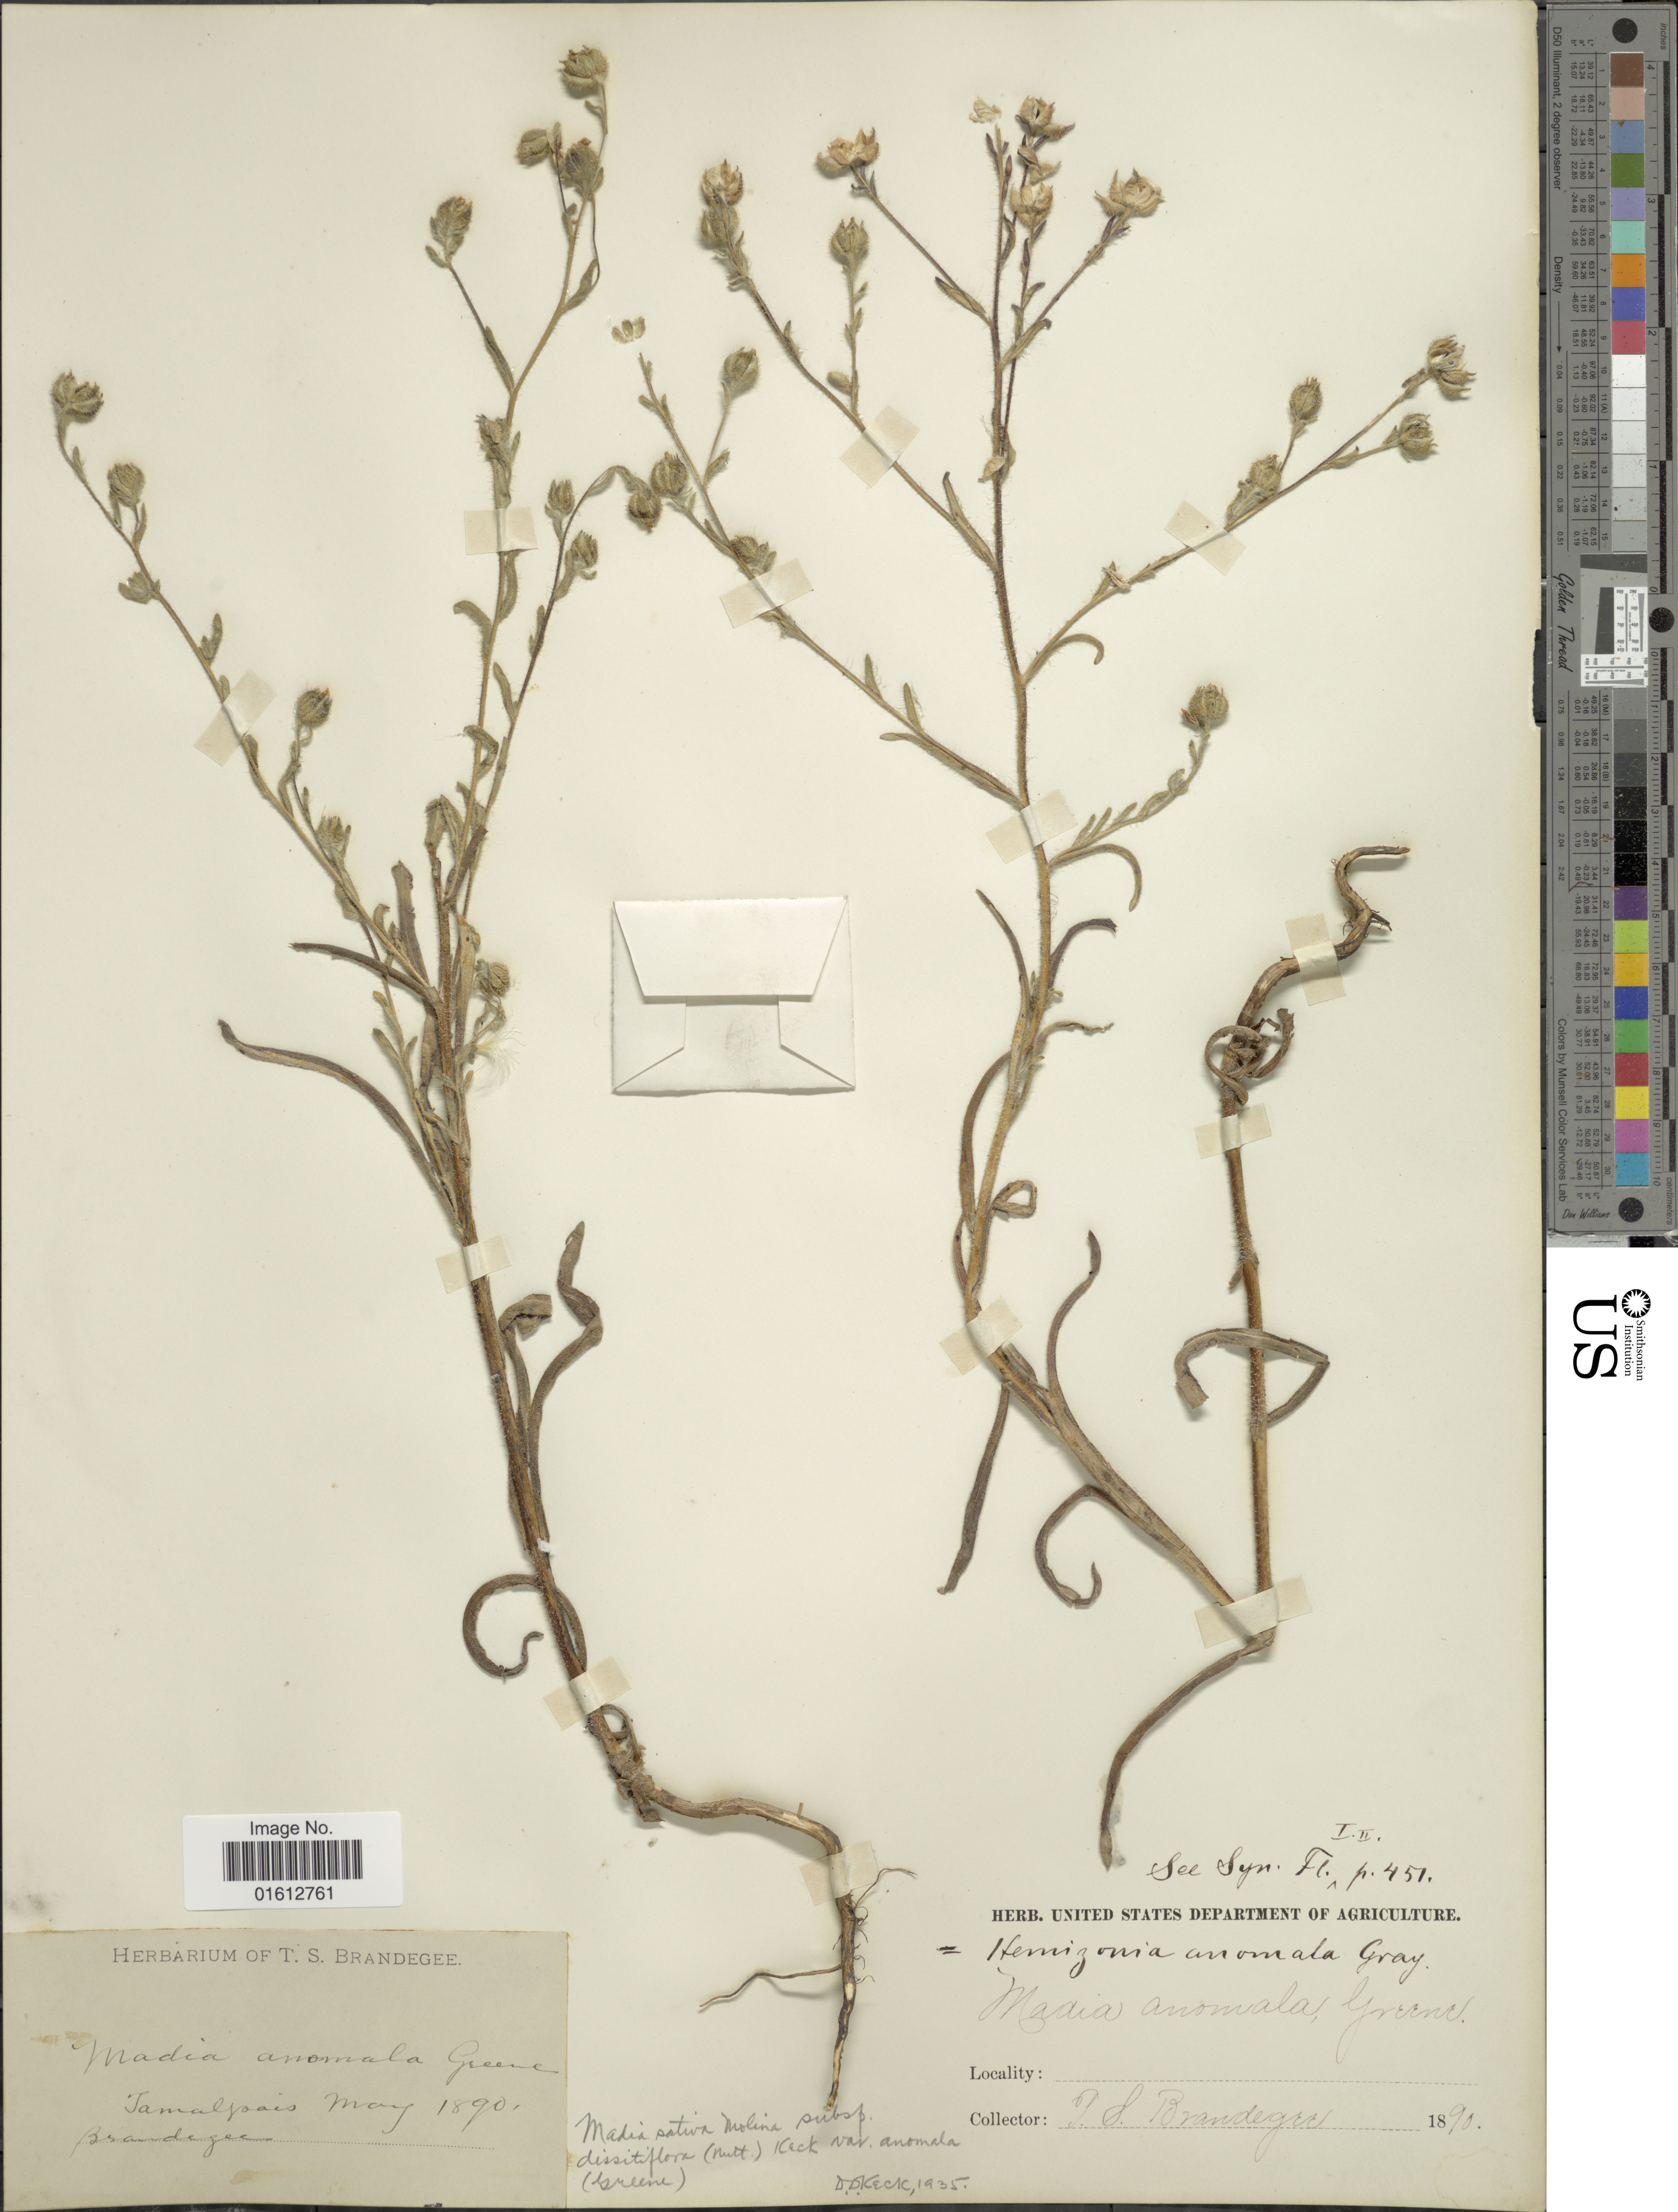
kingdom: Plantae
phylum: Tracheophyta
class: Magnoliopsida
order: Asterales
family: Asteraceae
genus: Madia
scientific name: Madia gracilis subsp. gracilis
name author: (Sm.) D.D. Keck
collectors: T. S. Brandegee (herbarium)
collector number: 451*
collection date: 1890-05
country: United States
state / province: California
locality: Tamalpais.